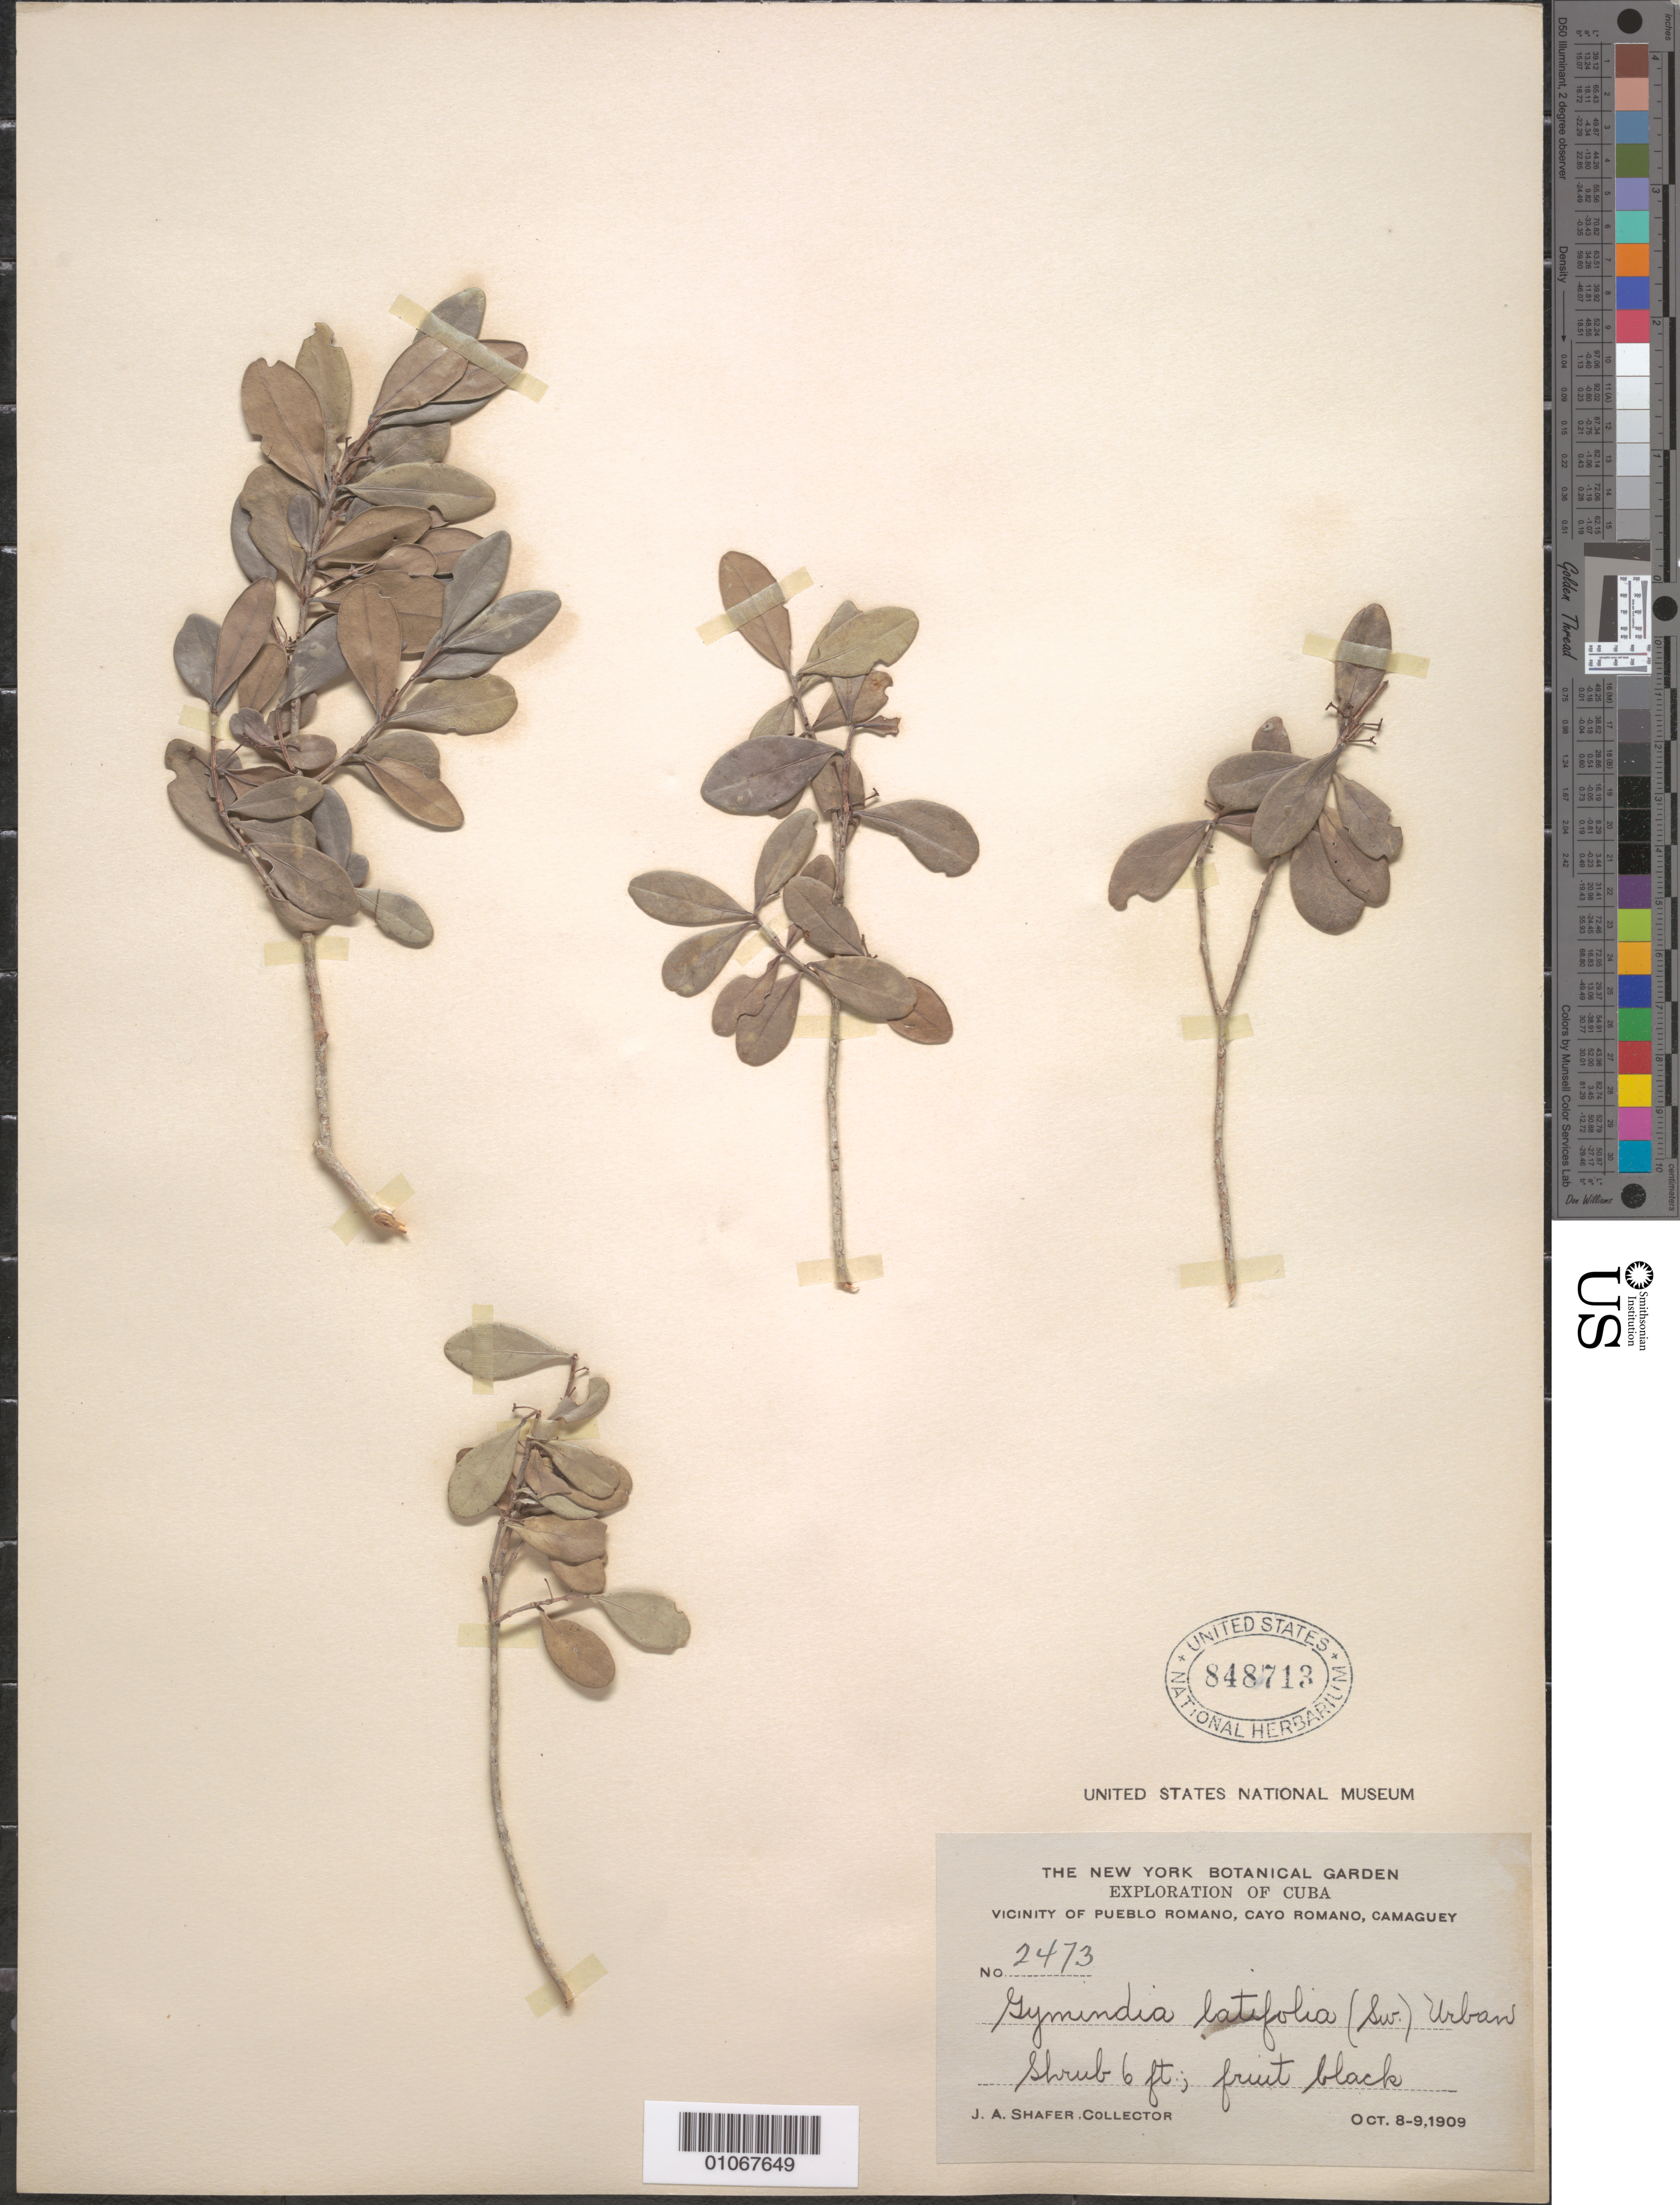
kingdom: Plantae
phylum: Tracheophyta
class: Magnoliopsida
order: Celastrales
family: Celastraceae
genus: Gyminda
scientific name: Gyminda latifolia subsp. latifolia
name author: (Sw.) Urb.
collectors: J. A. Shafer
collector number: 2473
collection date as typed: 08 Oct 1909 to 09 Oct 1909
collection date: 1909-10-08/1909-10-09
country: Cuba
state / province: Camagüey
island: Cuba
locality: Camagüey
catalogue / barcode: US 848713